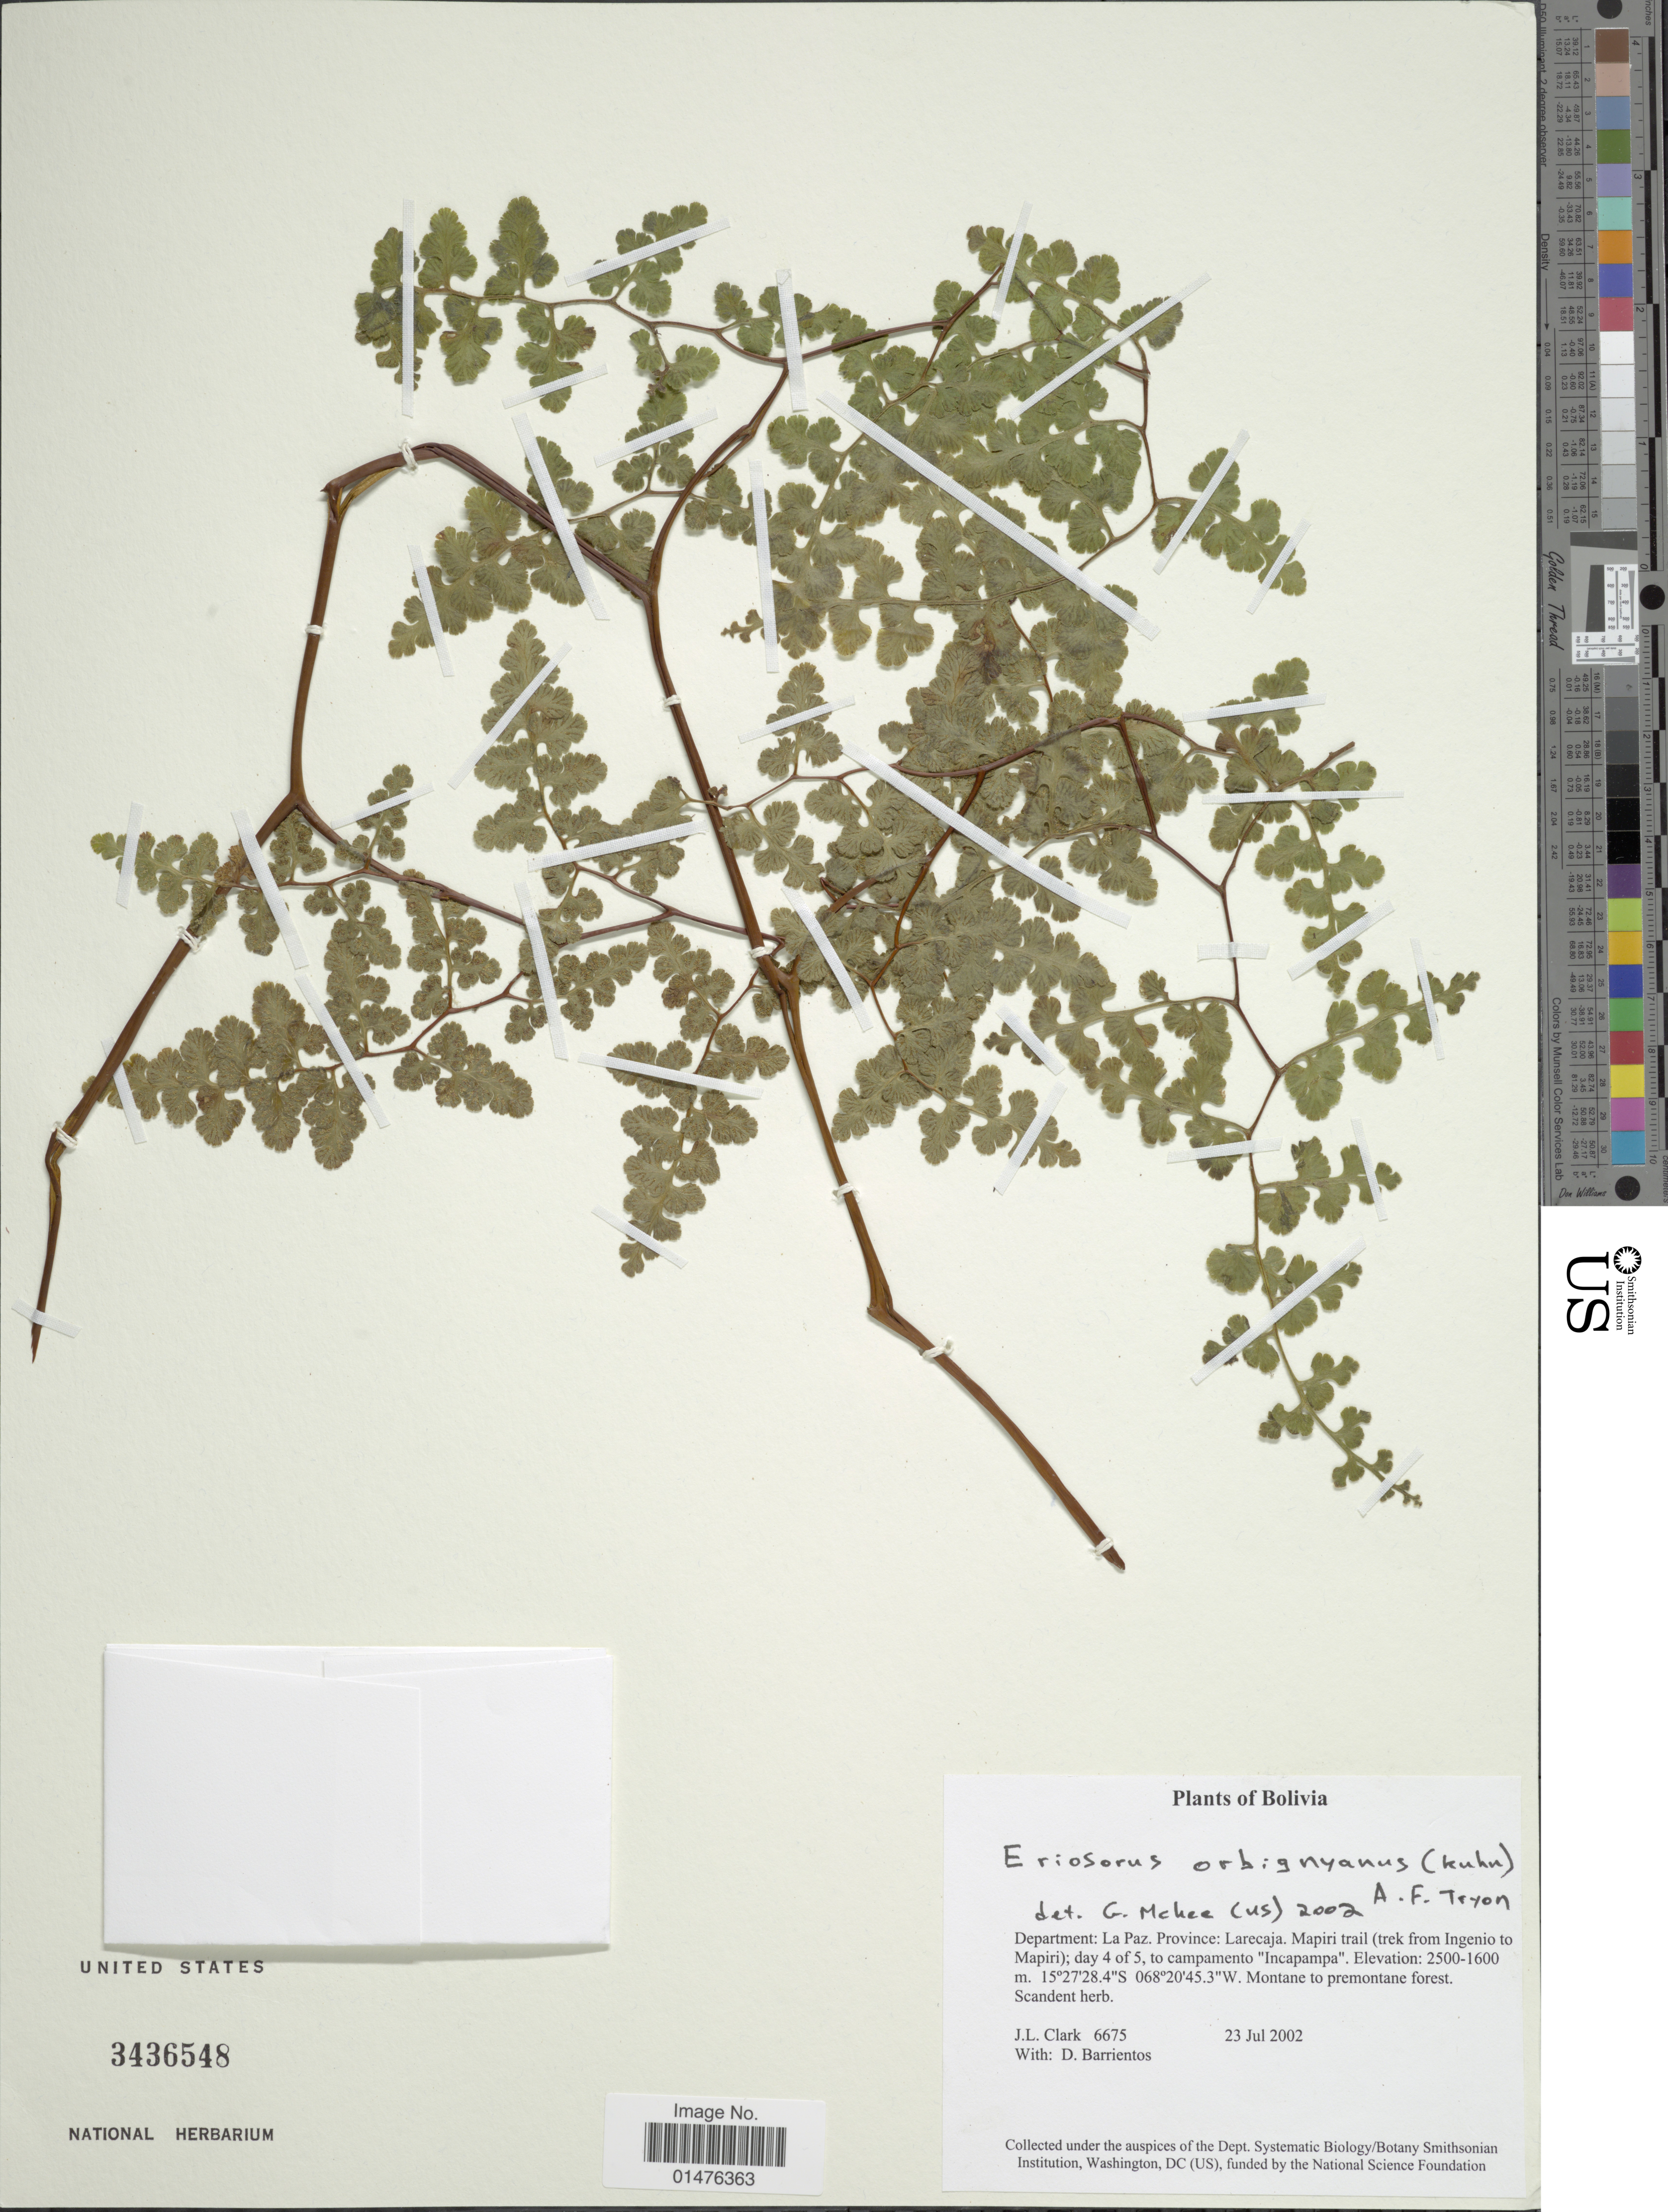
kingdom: Plantae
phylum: Tracheophyta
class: Polypodiopsida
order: Polypodiales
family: Pteridaceae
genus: Jamesonia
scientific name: Jamesonia orbignyana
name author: (Kuhn) Christenh.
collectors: J. L. Clark & D. Barrientos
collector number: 6675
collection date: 2002-07-23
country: Bolivia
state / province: La Paz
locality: Departmrent: La Paz. Province: Larecaja. Mapiri trail (trek from INgenio to Mapiri); day 4 of 5, to campamento 'Incapampa'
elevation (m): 1600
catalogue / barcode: US 3436548